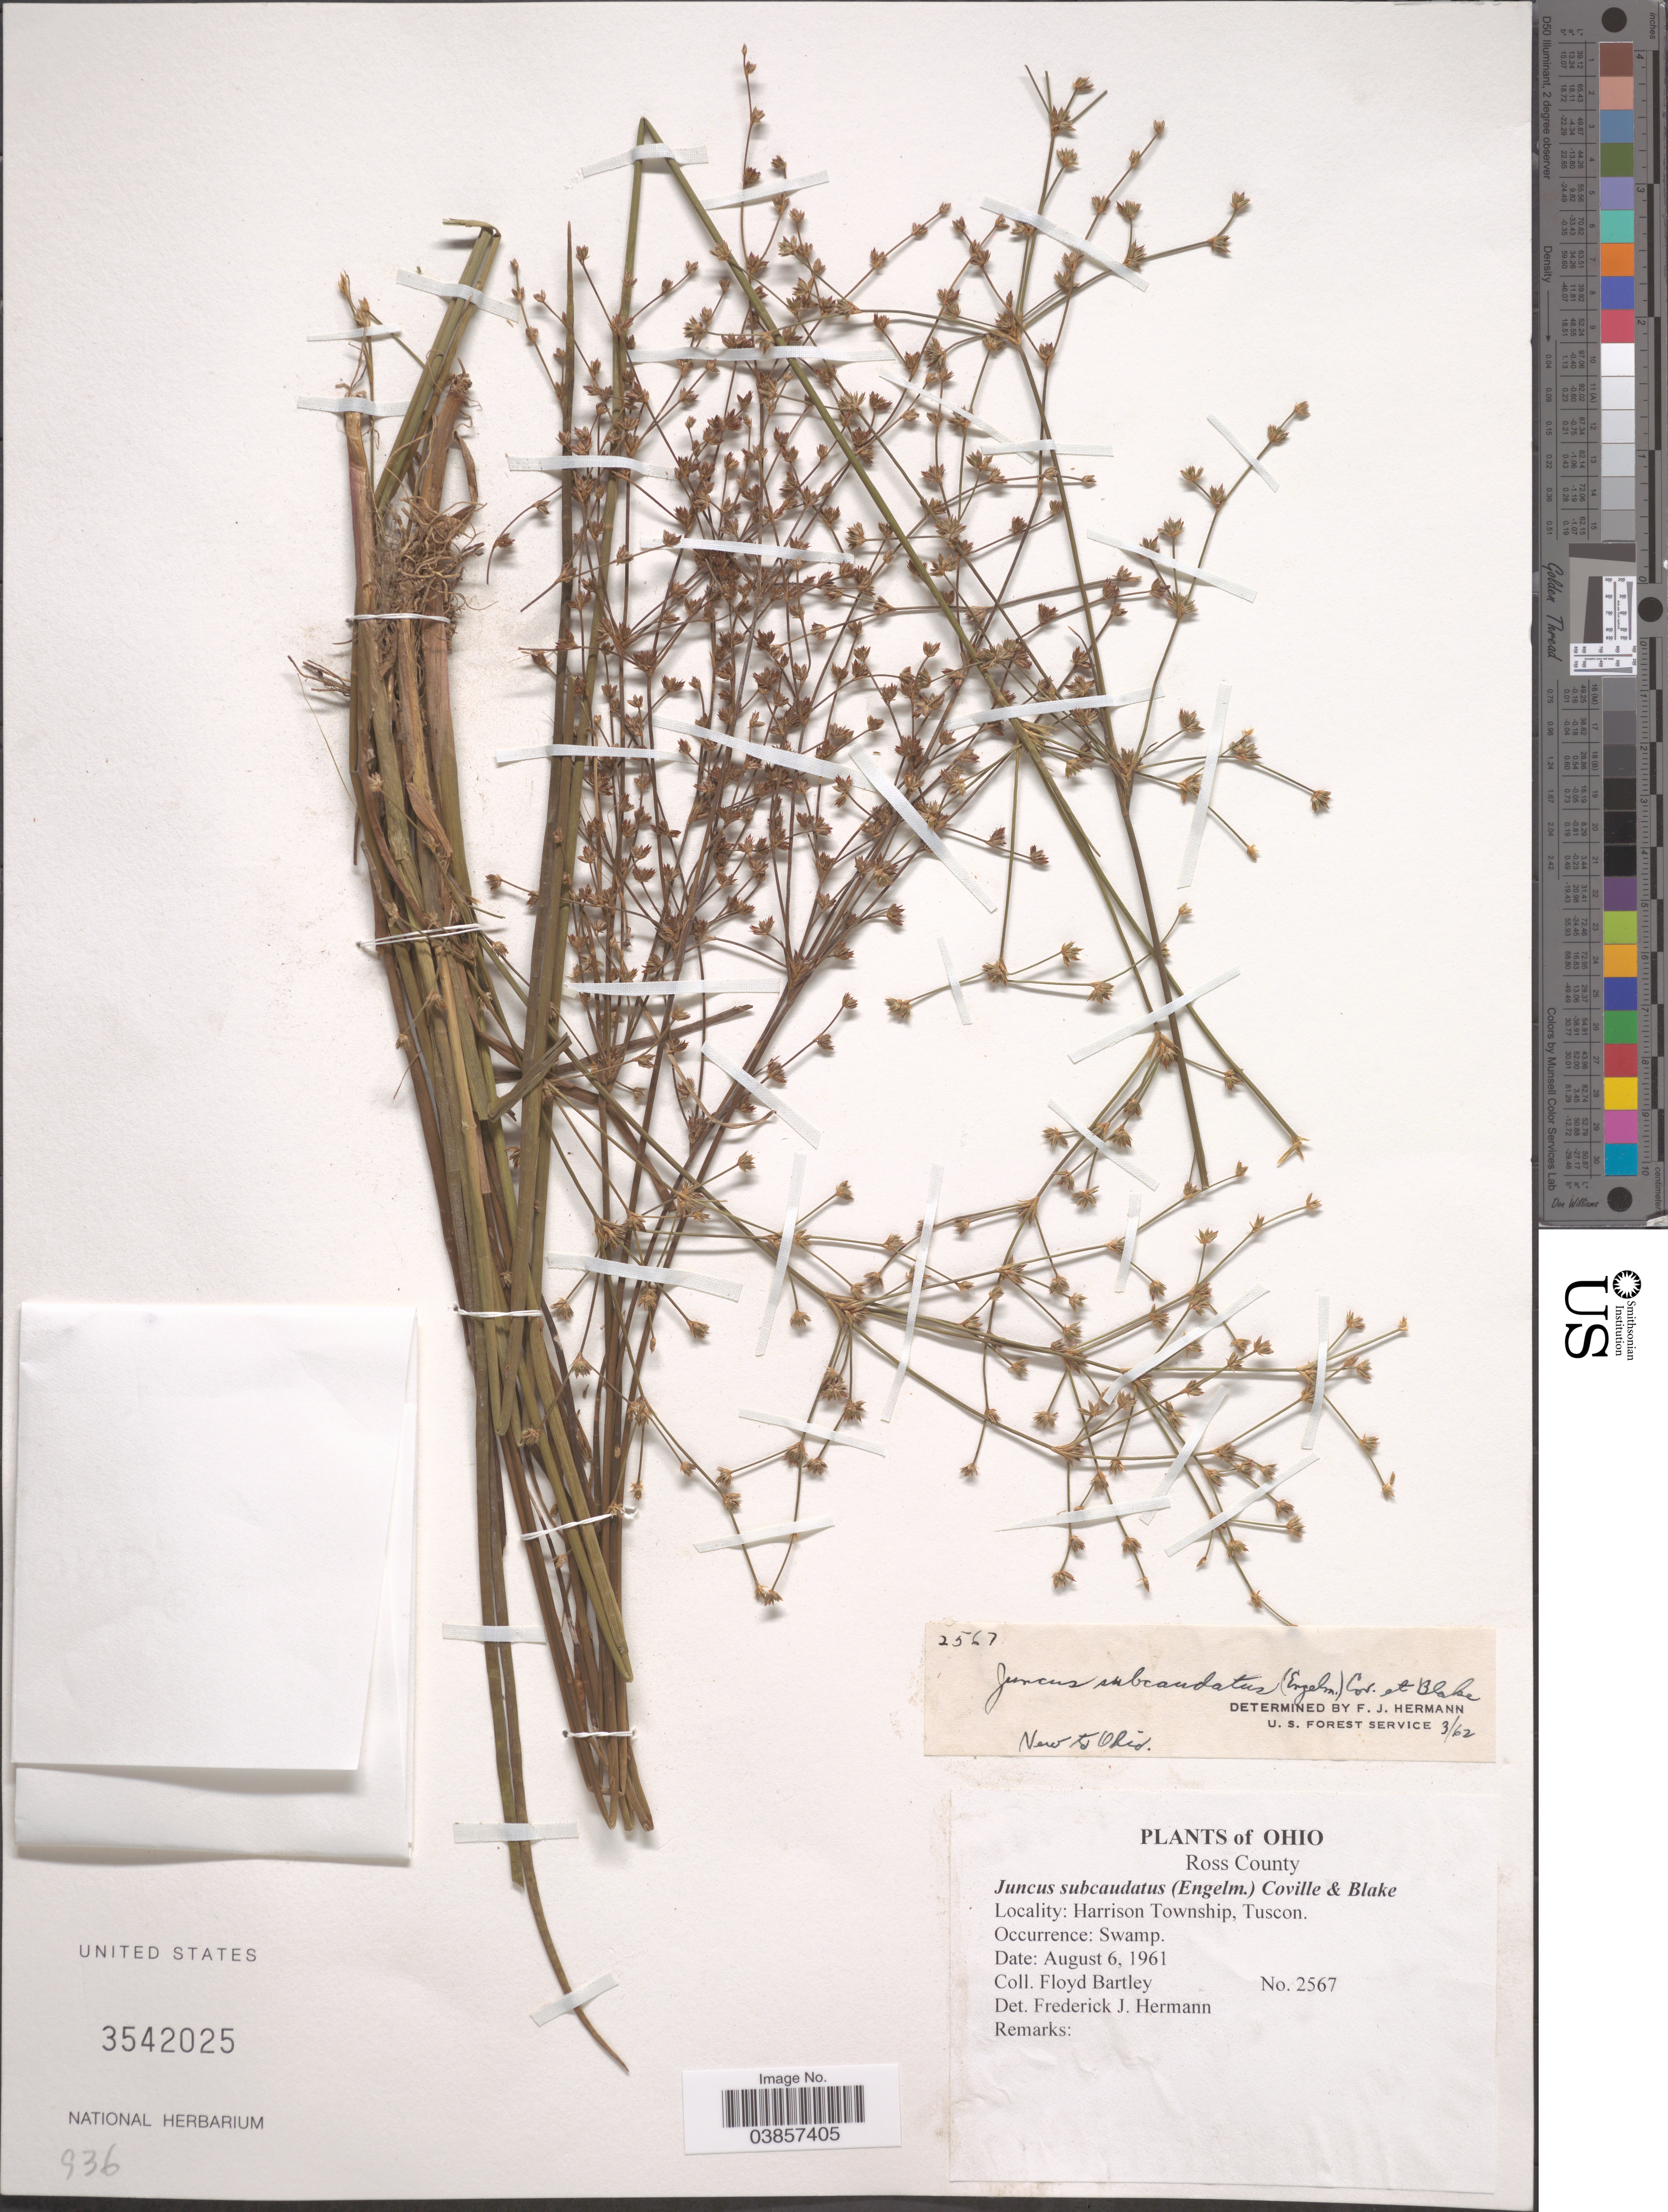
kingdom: Plantae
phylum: Tracheophyta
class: Liliopsida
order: Poales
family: Juncaceae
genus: Juncus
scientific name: Juncus subcaudatus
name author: (Engelm. ex A. Gray) Coville & S.F. Blake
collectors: F. Bartley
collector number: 2567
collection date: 1961-08-06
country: United States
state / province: Ohio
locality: Ross County. Harrison Township, Tucson.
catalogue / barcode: US 3542025